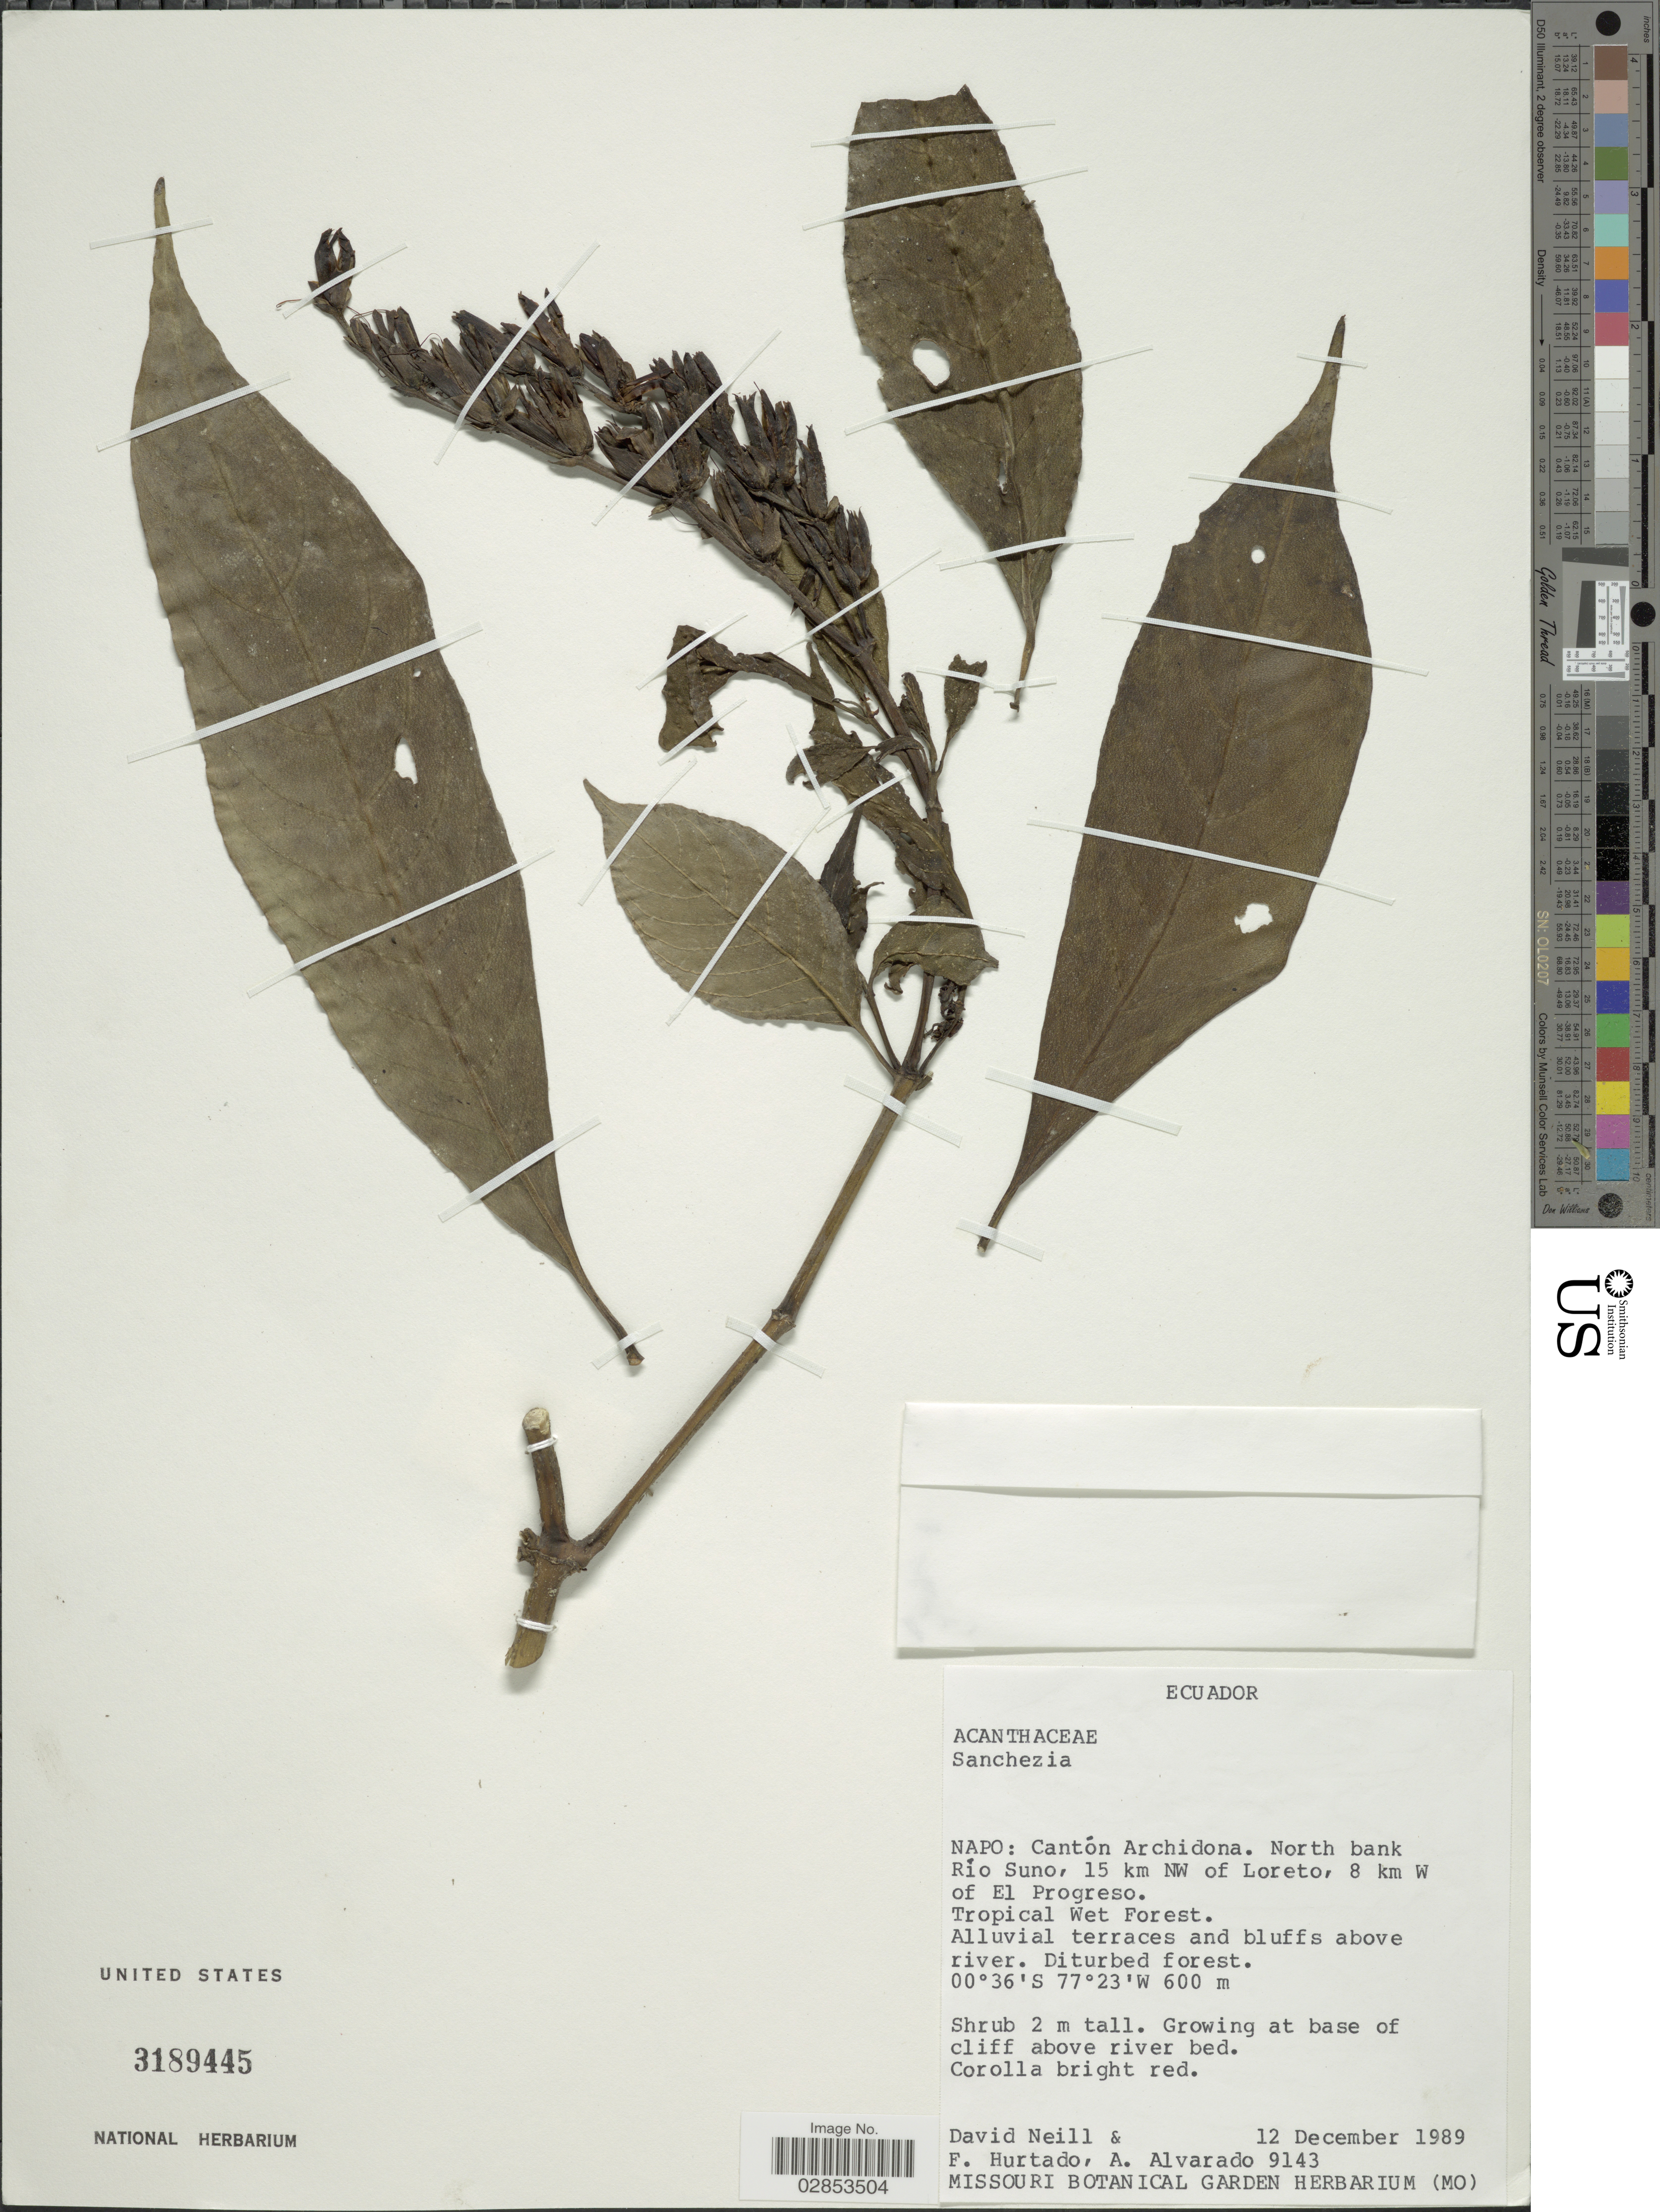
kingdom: Plantae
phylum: Tracheophyta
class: Magnoliopsida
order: Lamiales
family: Acanthaceae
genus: Sanchezia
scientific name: Sanchezia putumayensis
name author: Leonard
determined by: Azevedo, Igor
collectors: D. A. Neil, F. Hurtado & A. Alvarado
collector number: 9143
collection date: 1989-12-12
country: Ecuador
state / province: Napo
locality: Cantón Archidona. North bank Río Suno, 15 km NW of Loreto, 8 km W of El Progreso. Tropical Wet Forest.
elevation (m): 600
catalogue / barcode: US 3189445